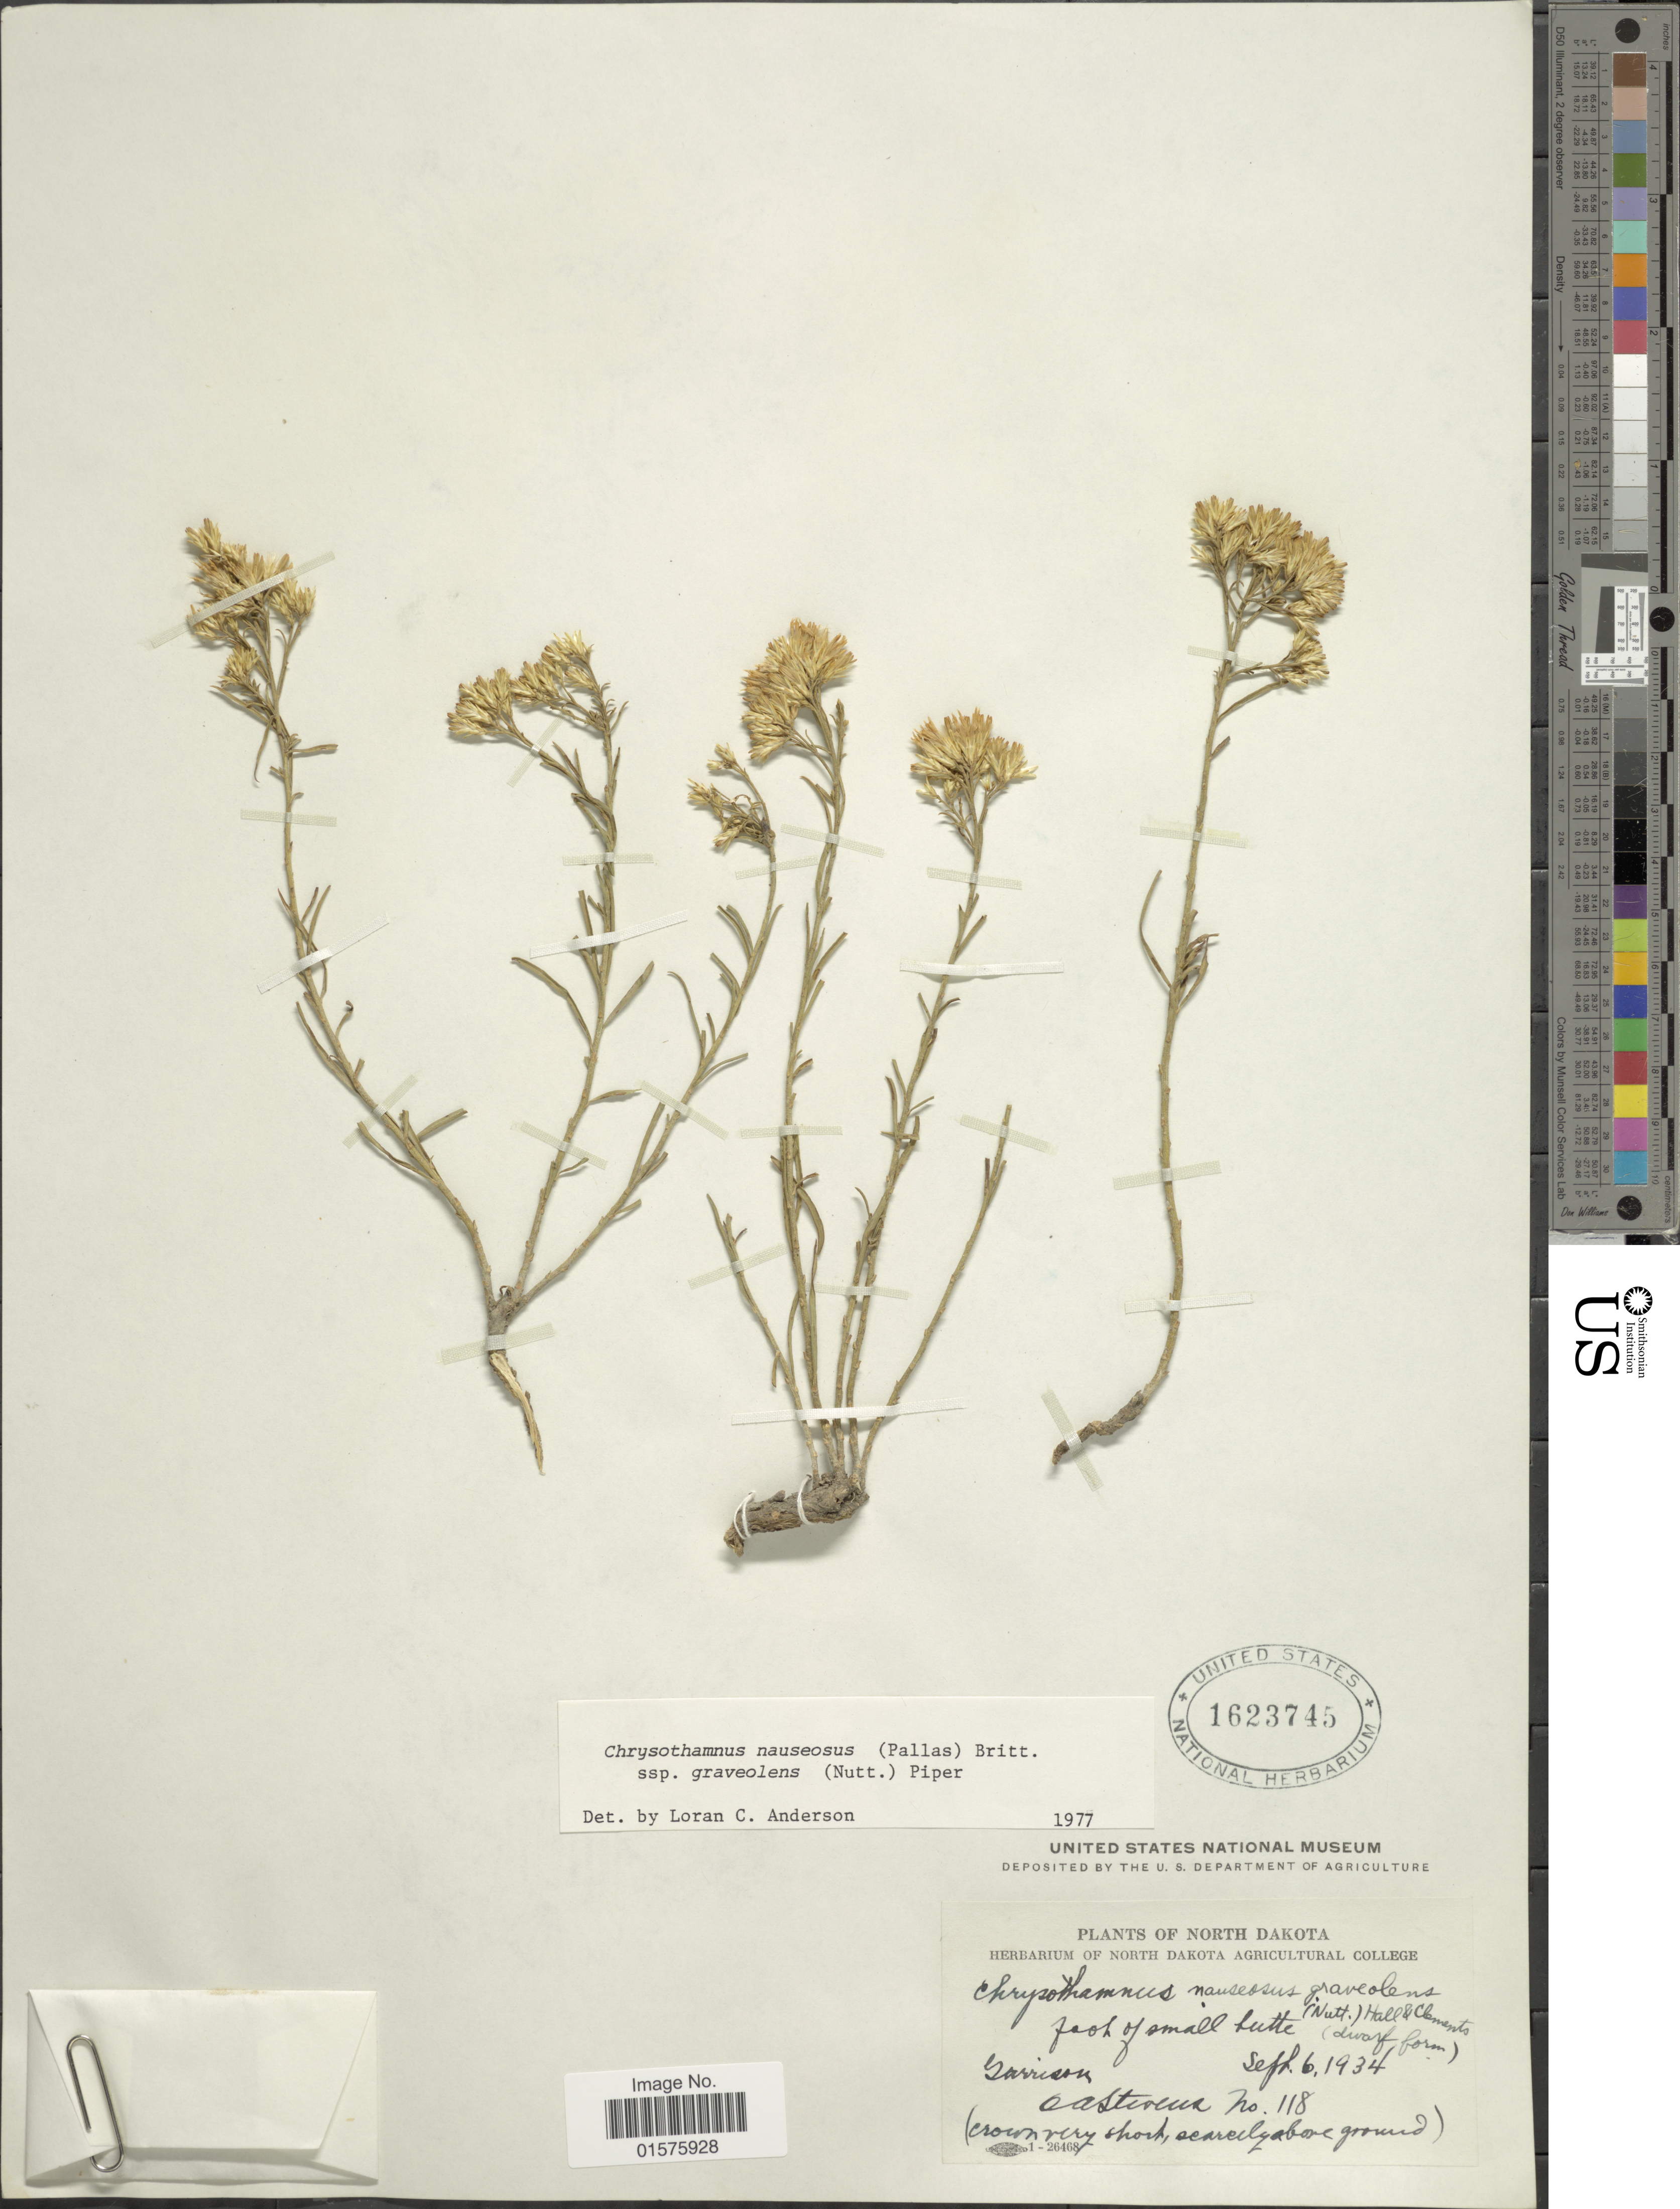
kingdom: Plantae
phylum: Tracheophyta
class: Magnoliopsida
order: Asterales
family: Asteraceae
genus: Ericameria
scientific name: Ericameria nauseosa var. graveolens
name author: (Nutt.) Reveal & Schuyler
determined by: Urbatsch, Lowell E., Curator (LSU), Louisiana State University (UNITED STATES)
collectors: -- Stevens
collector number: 118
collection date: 1934-09-06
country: United States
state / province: North Dakota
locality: Garrison.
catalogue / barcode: US 1623745